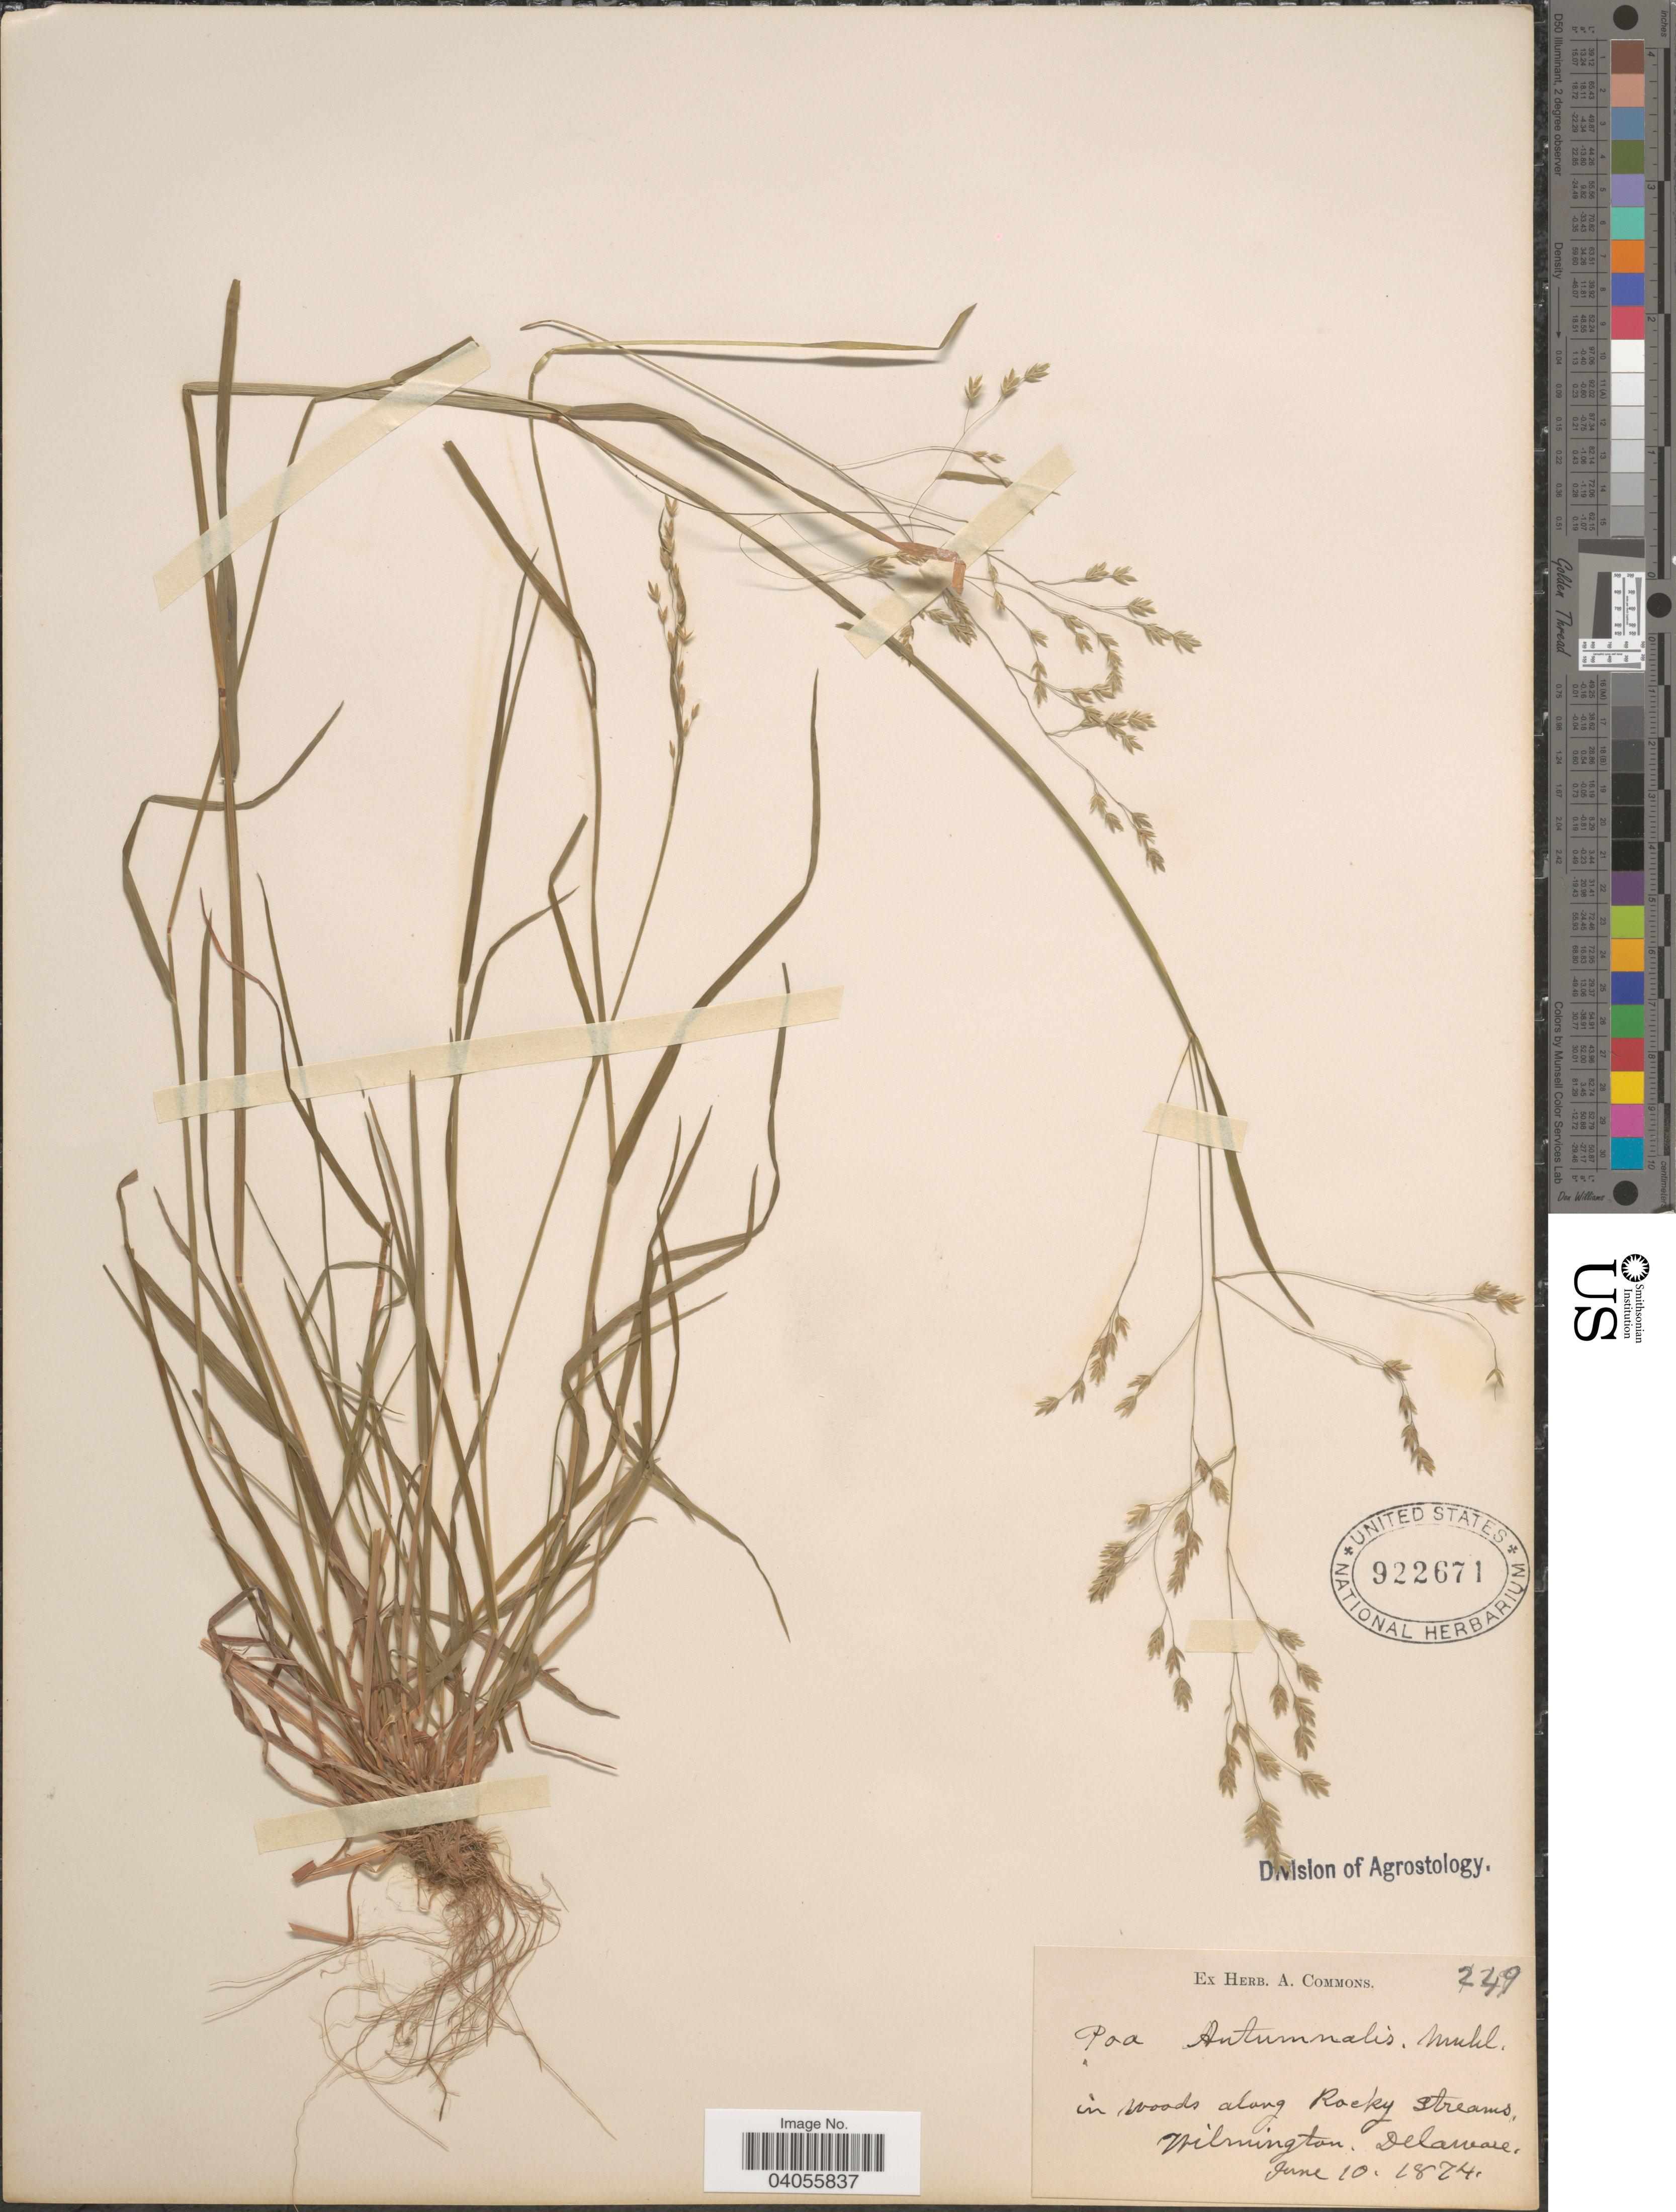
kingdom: Plantae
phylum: Tracheophyta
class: Liliopsida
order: Poales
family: Poaceae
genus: Poa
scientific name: Poa autumnalis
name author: Muhl. ex Elliott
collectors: ex herb. A. Commons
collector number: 249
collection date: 1874-06-10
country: United States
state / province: Delaware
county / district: New Castle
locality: In woods along Rocky Streams, Wilmington.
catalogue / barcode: US 922671